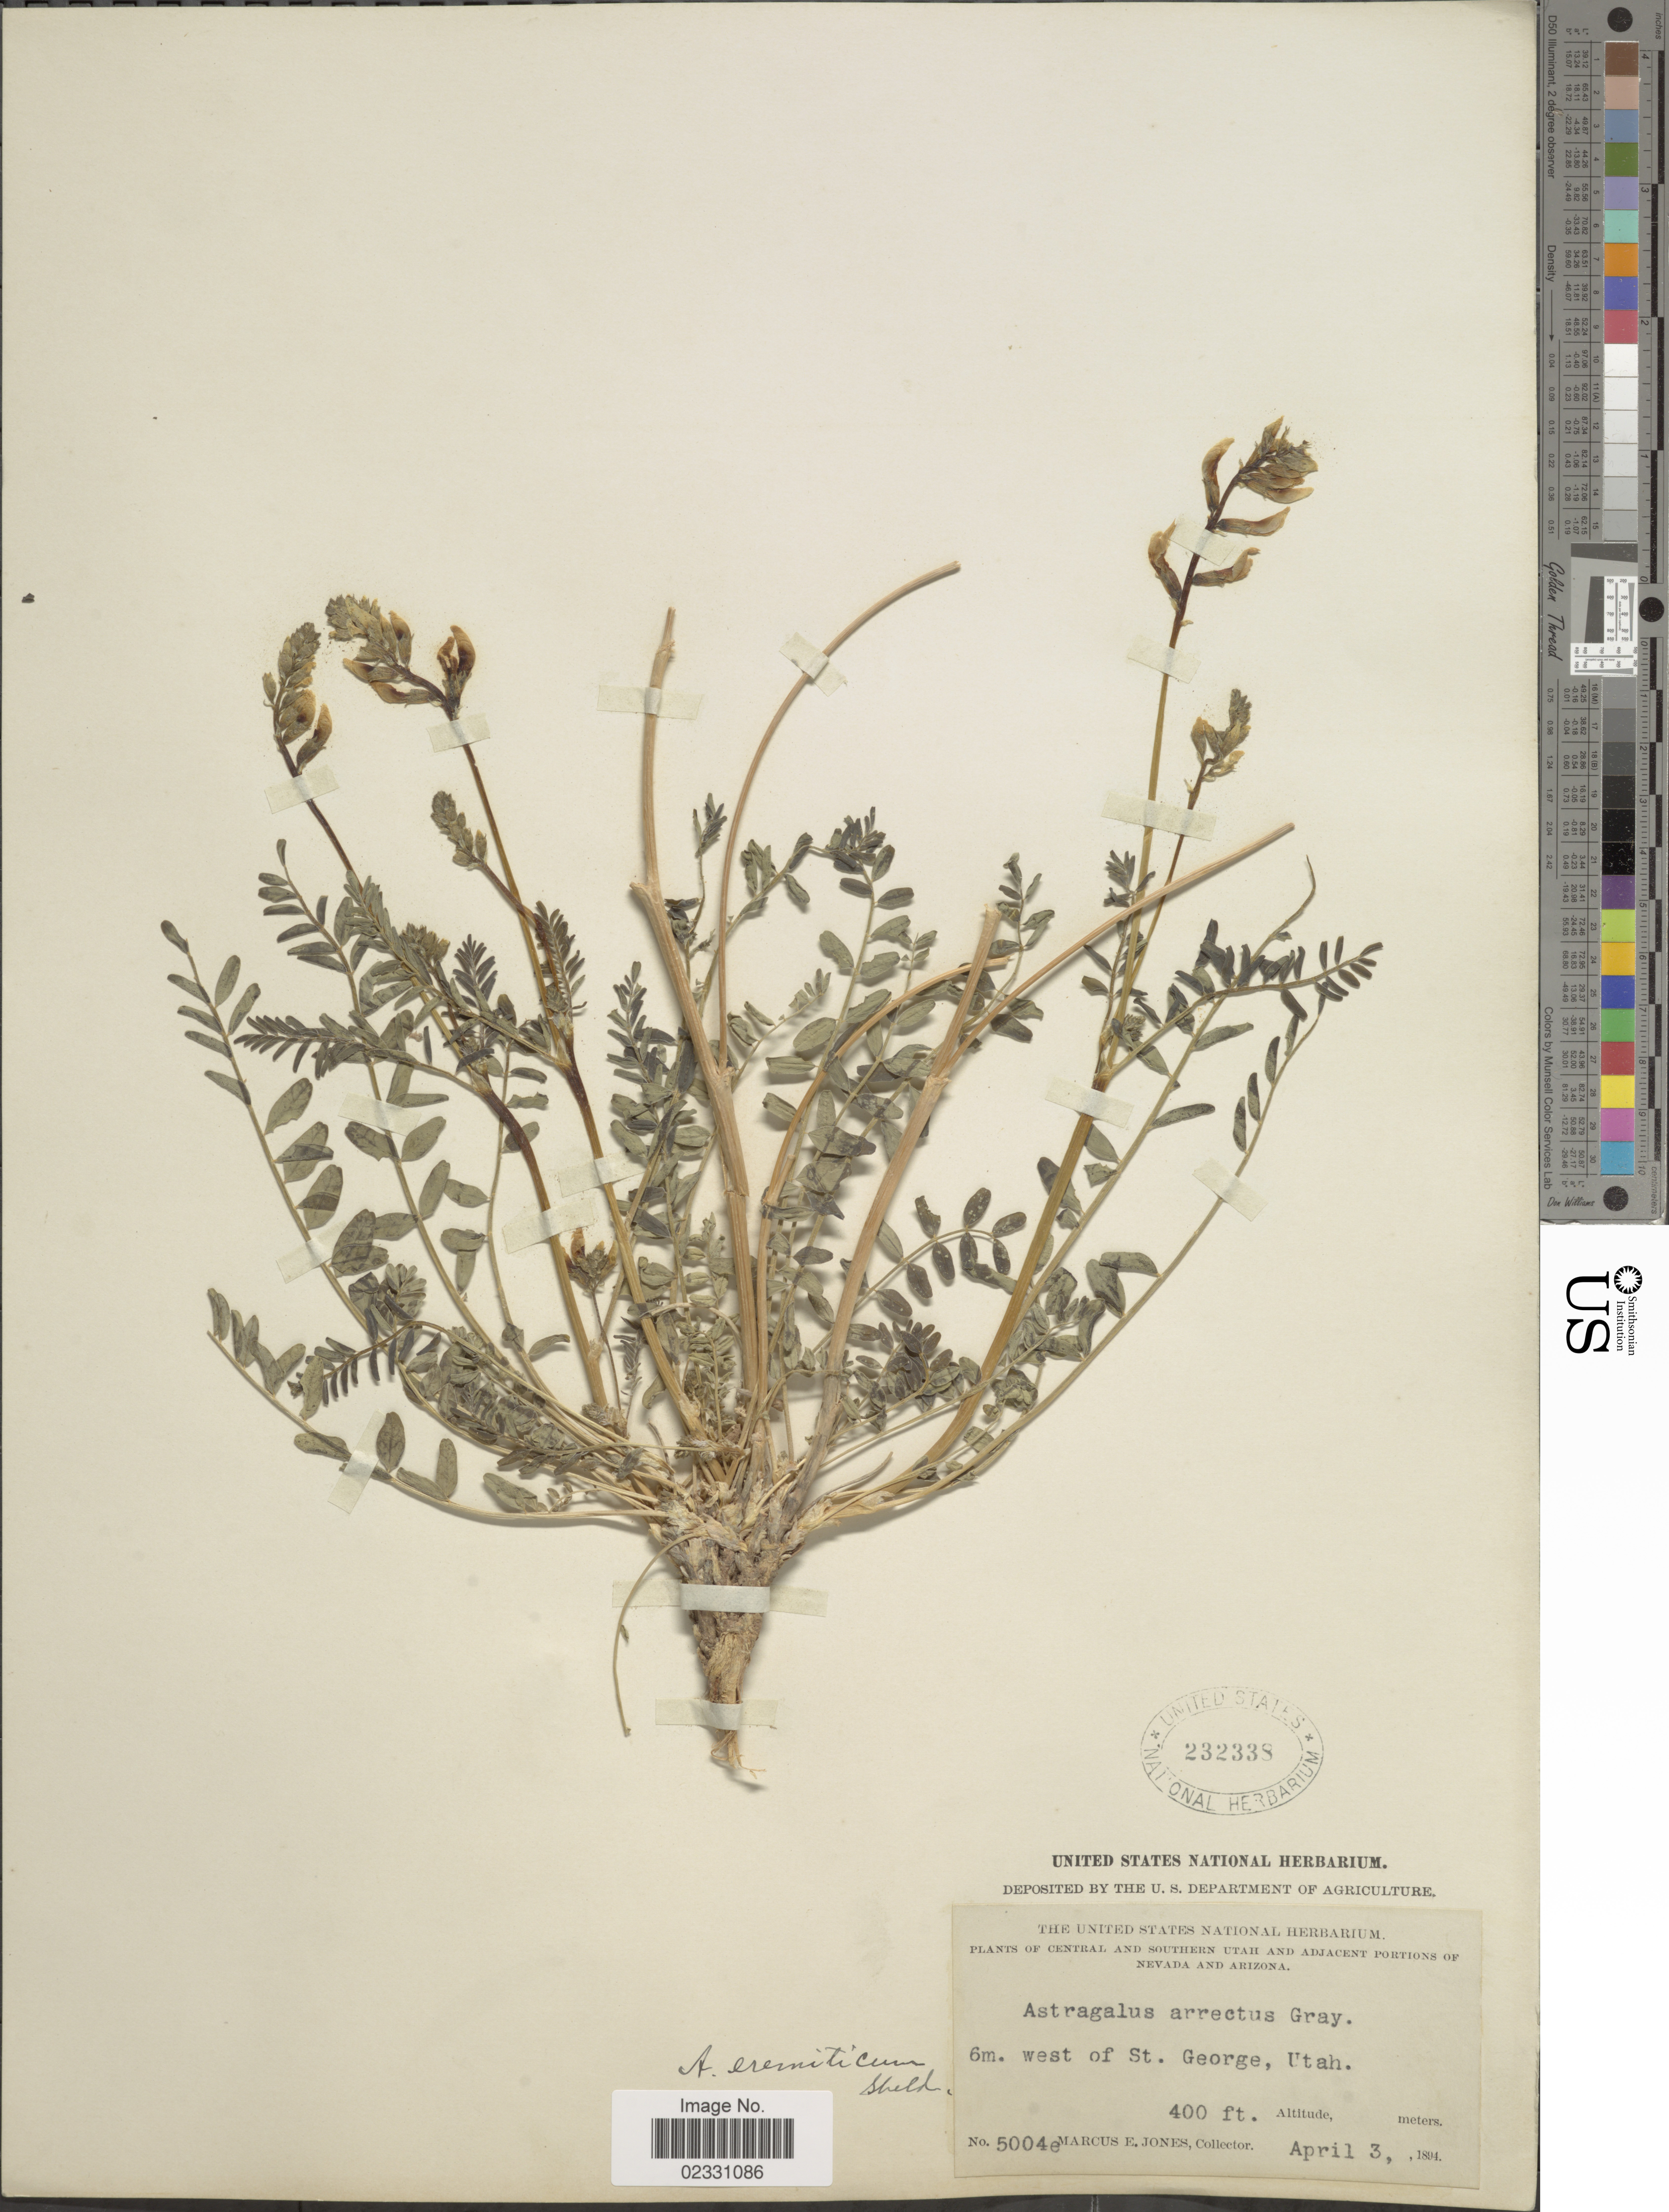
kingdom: Plantae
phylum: Tracheophyta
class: Magnoliopsida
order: Fabales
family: Fabaceae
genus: Astragalus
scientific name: Astragalus eremiticus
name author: E. Sheld.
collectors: M. E. Jones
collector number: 5004e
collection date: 1894-04-03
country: United States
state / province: Utah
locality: Central and southern Utah. 6m. west of St. George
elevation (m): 122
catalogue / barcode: US 232338